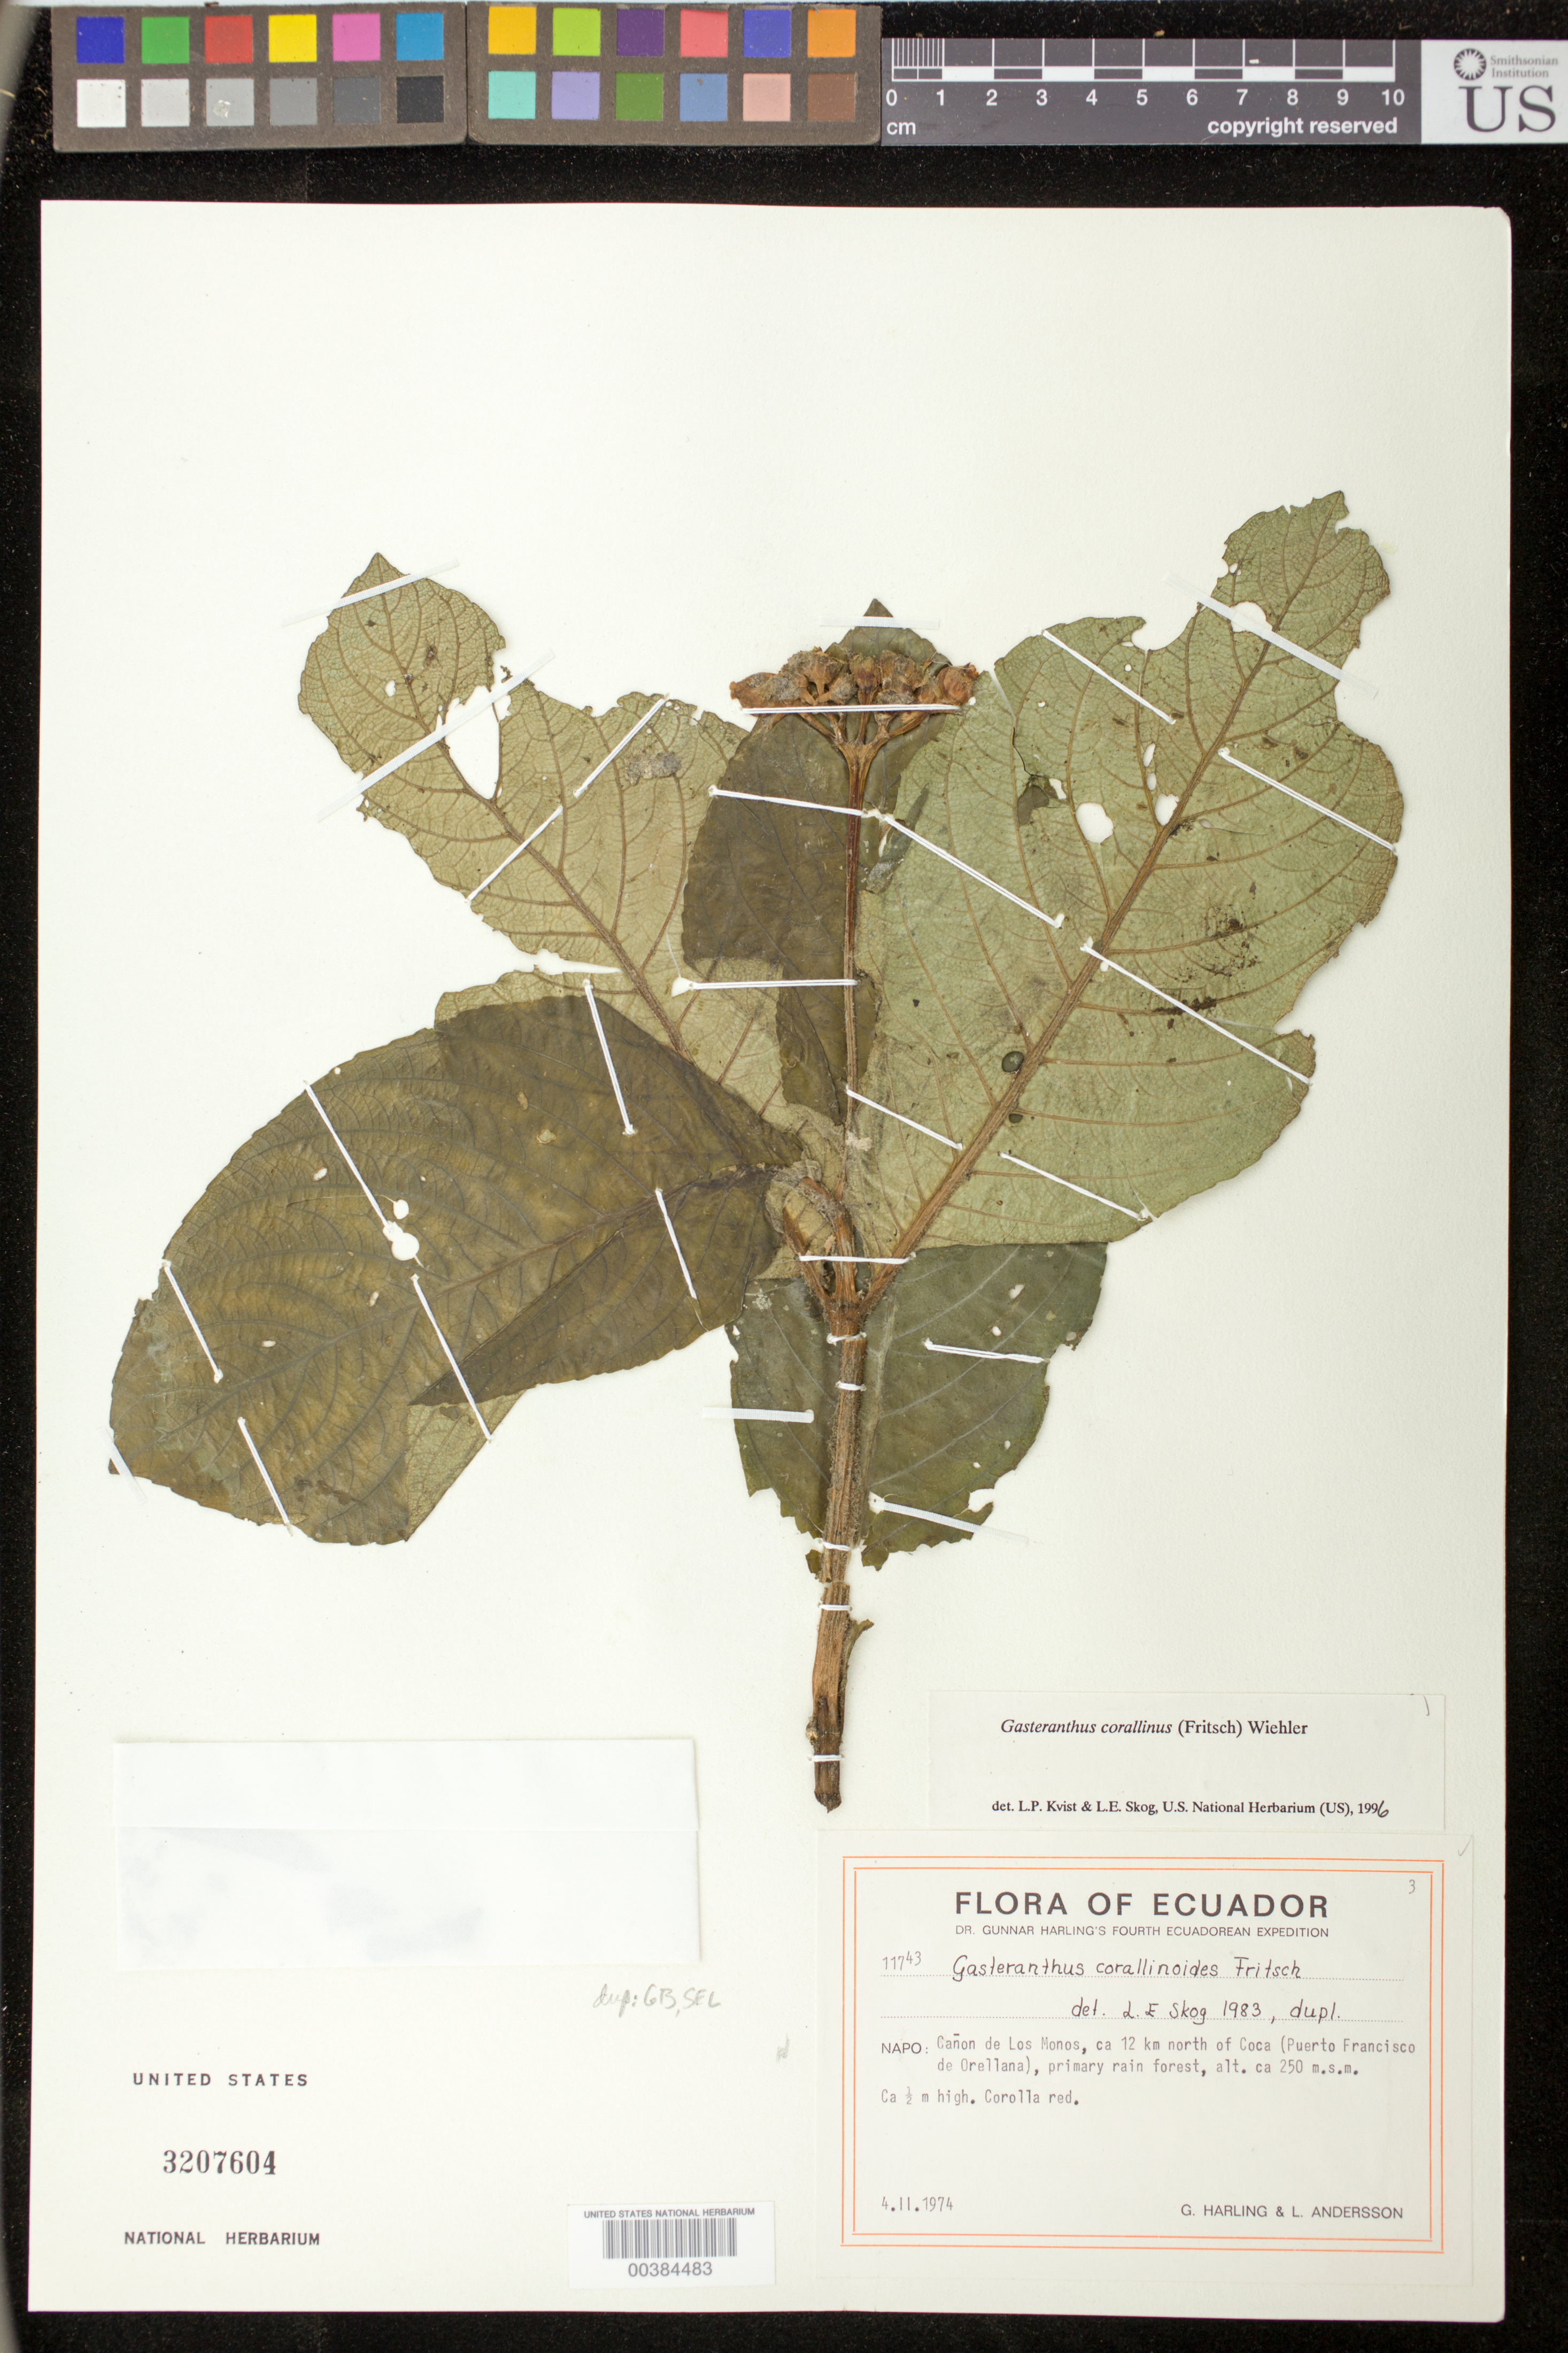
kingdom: Plantae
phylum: Tracheophyta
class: Magnoliopsida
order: Lamiales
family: Gesneriaceae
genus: Gasteranthus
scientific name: Gasteranthus corallinus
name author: (Fritsch) Wiehler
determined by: Skog, Laurence E.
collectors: G. Harling & L. Andersson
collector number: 11743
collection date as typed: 04 Feb 1974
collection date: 1974-02-04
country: Ecuador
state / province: Napo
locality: Cañon de Los Monos, ca 12 km N of Coca (Puerto Francisco de Orellana)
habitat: Primary rain forest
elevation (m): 250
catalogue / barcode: US 3207604